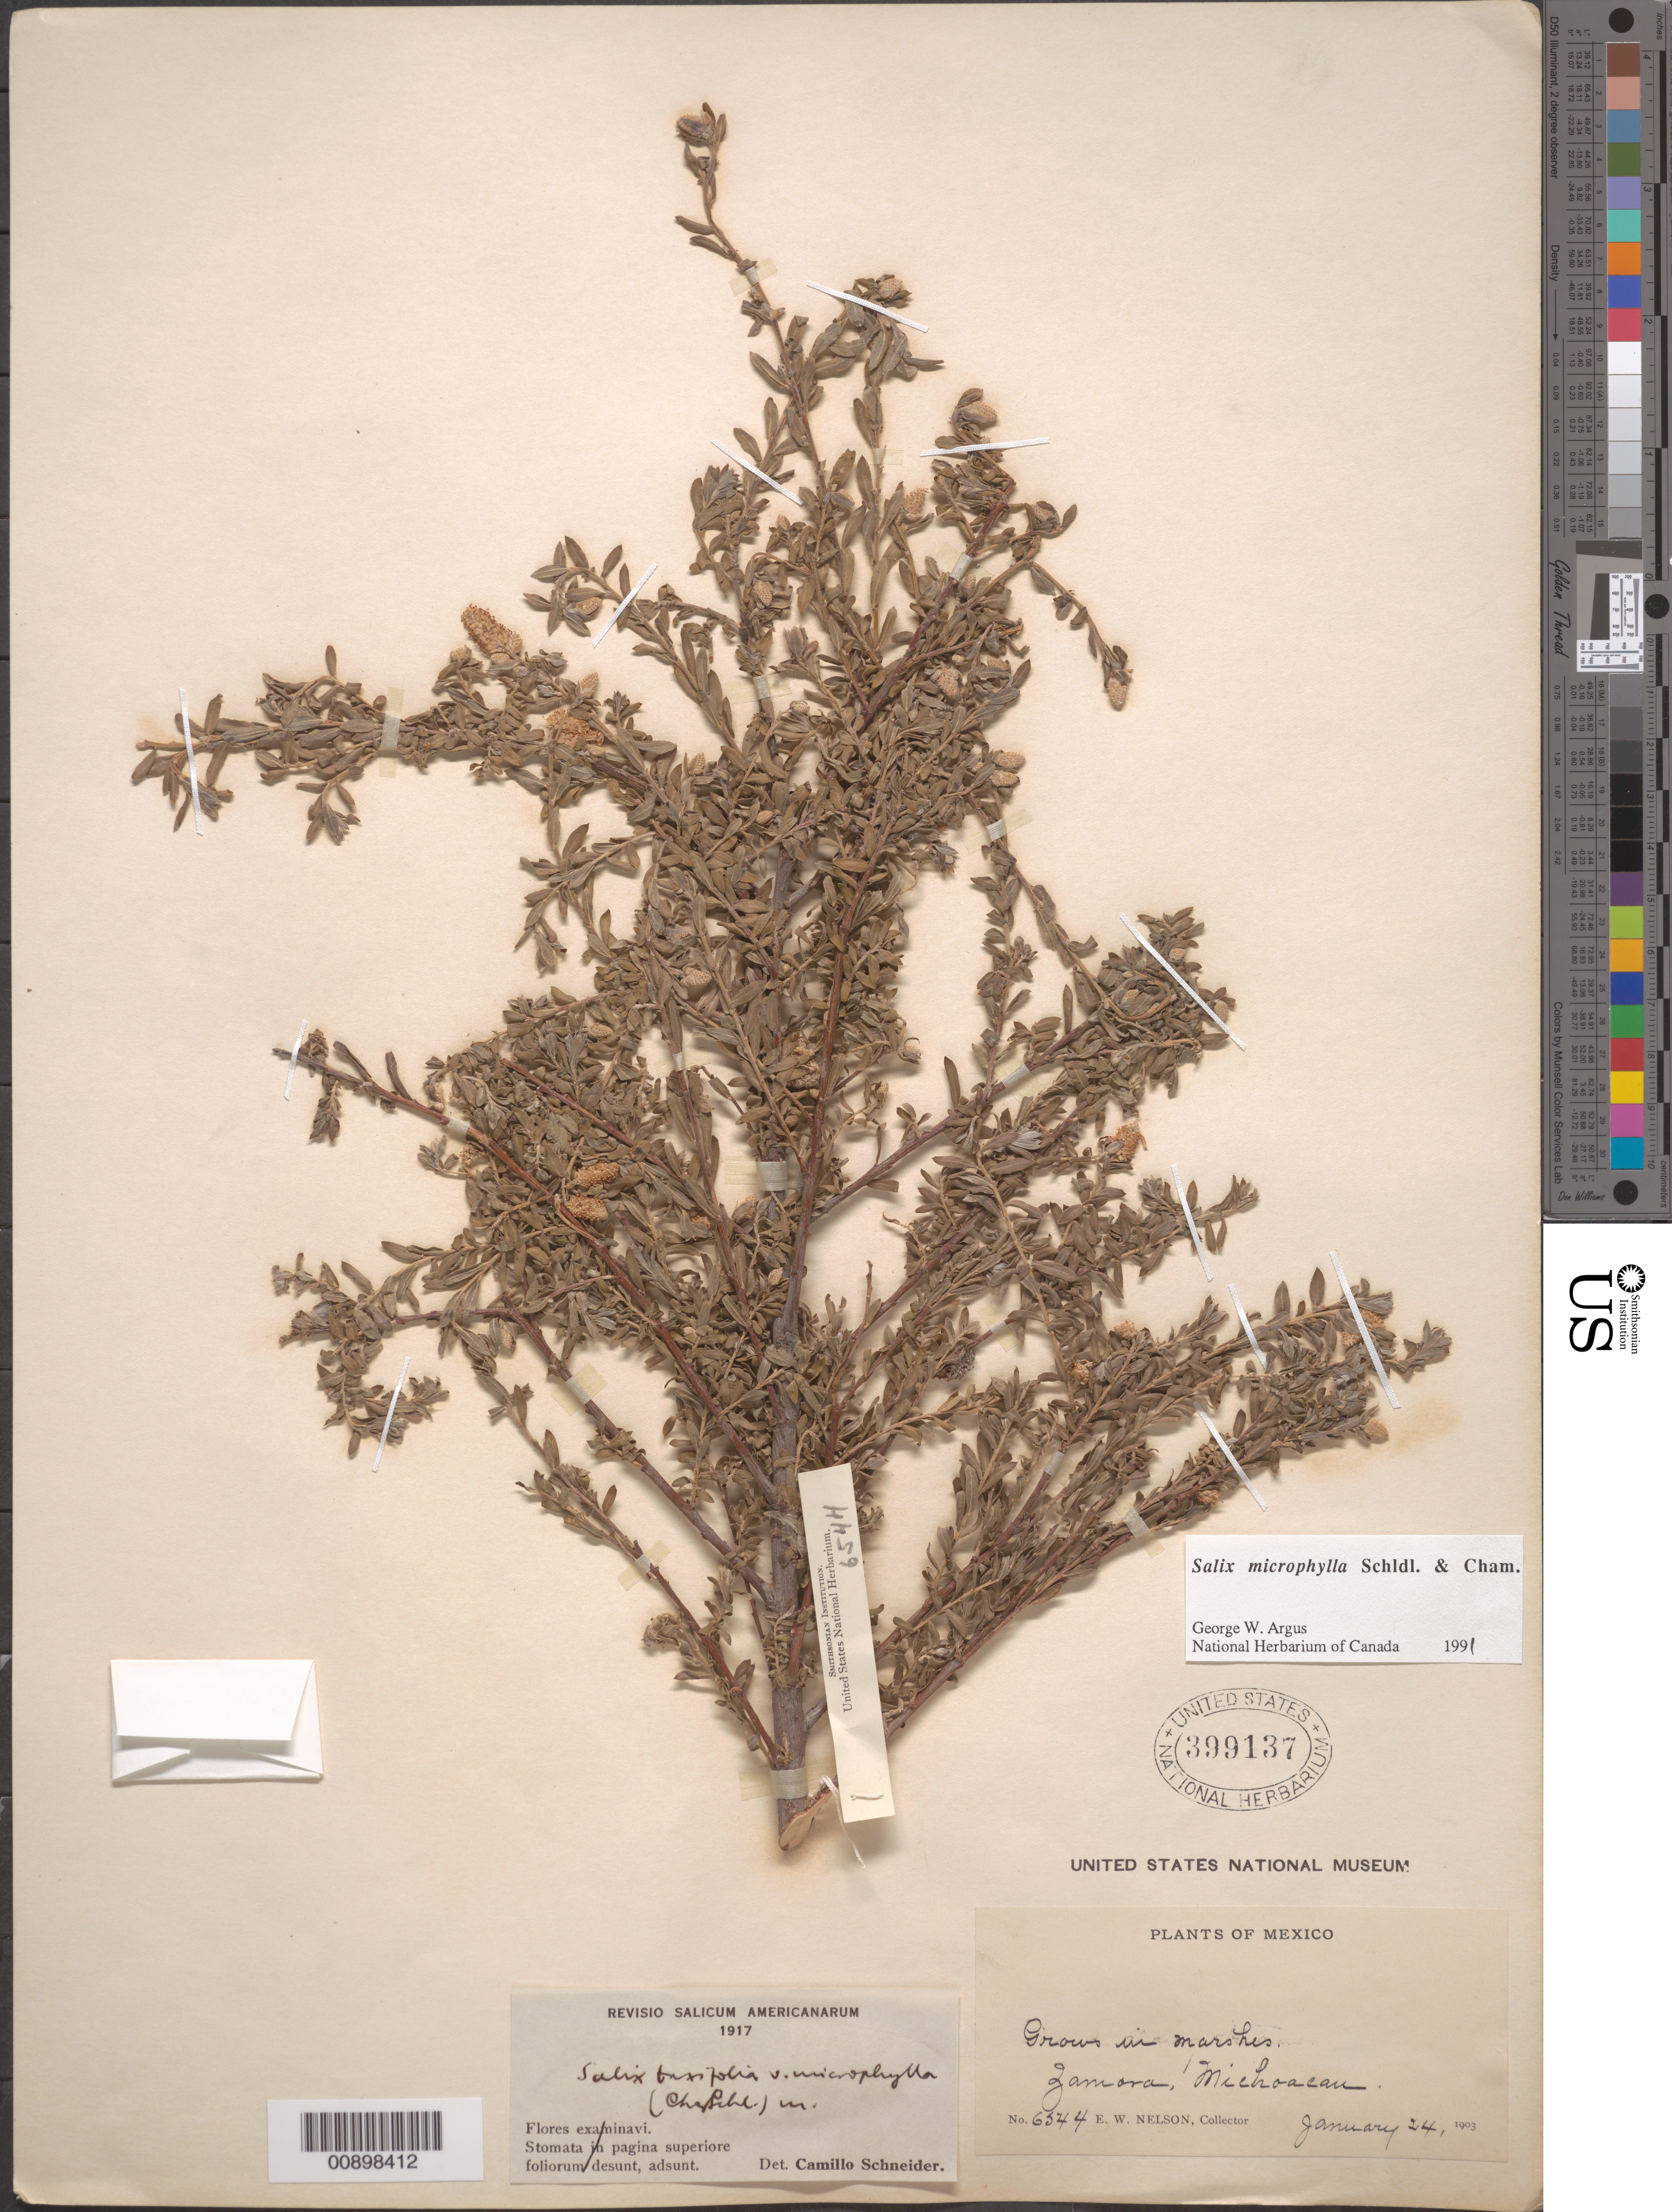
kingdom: Plantae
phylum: Tracheophyta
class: Magnoliopsida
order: Malpighiales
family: Salicaceae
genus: Salix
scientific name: Salix microphylla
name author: Schltdl. & Cham.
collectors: E. W. Nelson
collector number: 6544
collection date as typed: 24 Jan 1903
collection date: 1903-01-24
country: Mexico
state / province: Michoacán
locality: Zamora, Michoacán.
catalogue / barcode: US 399137